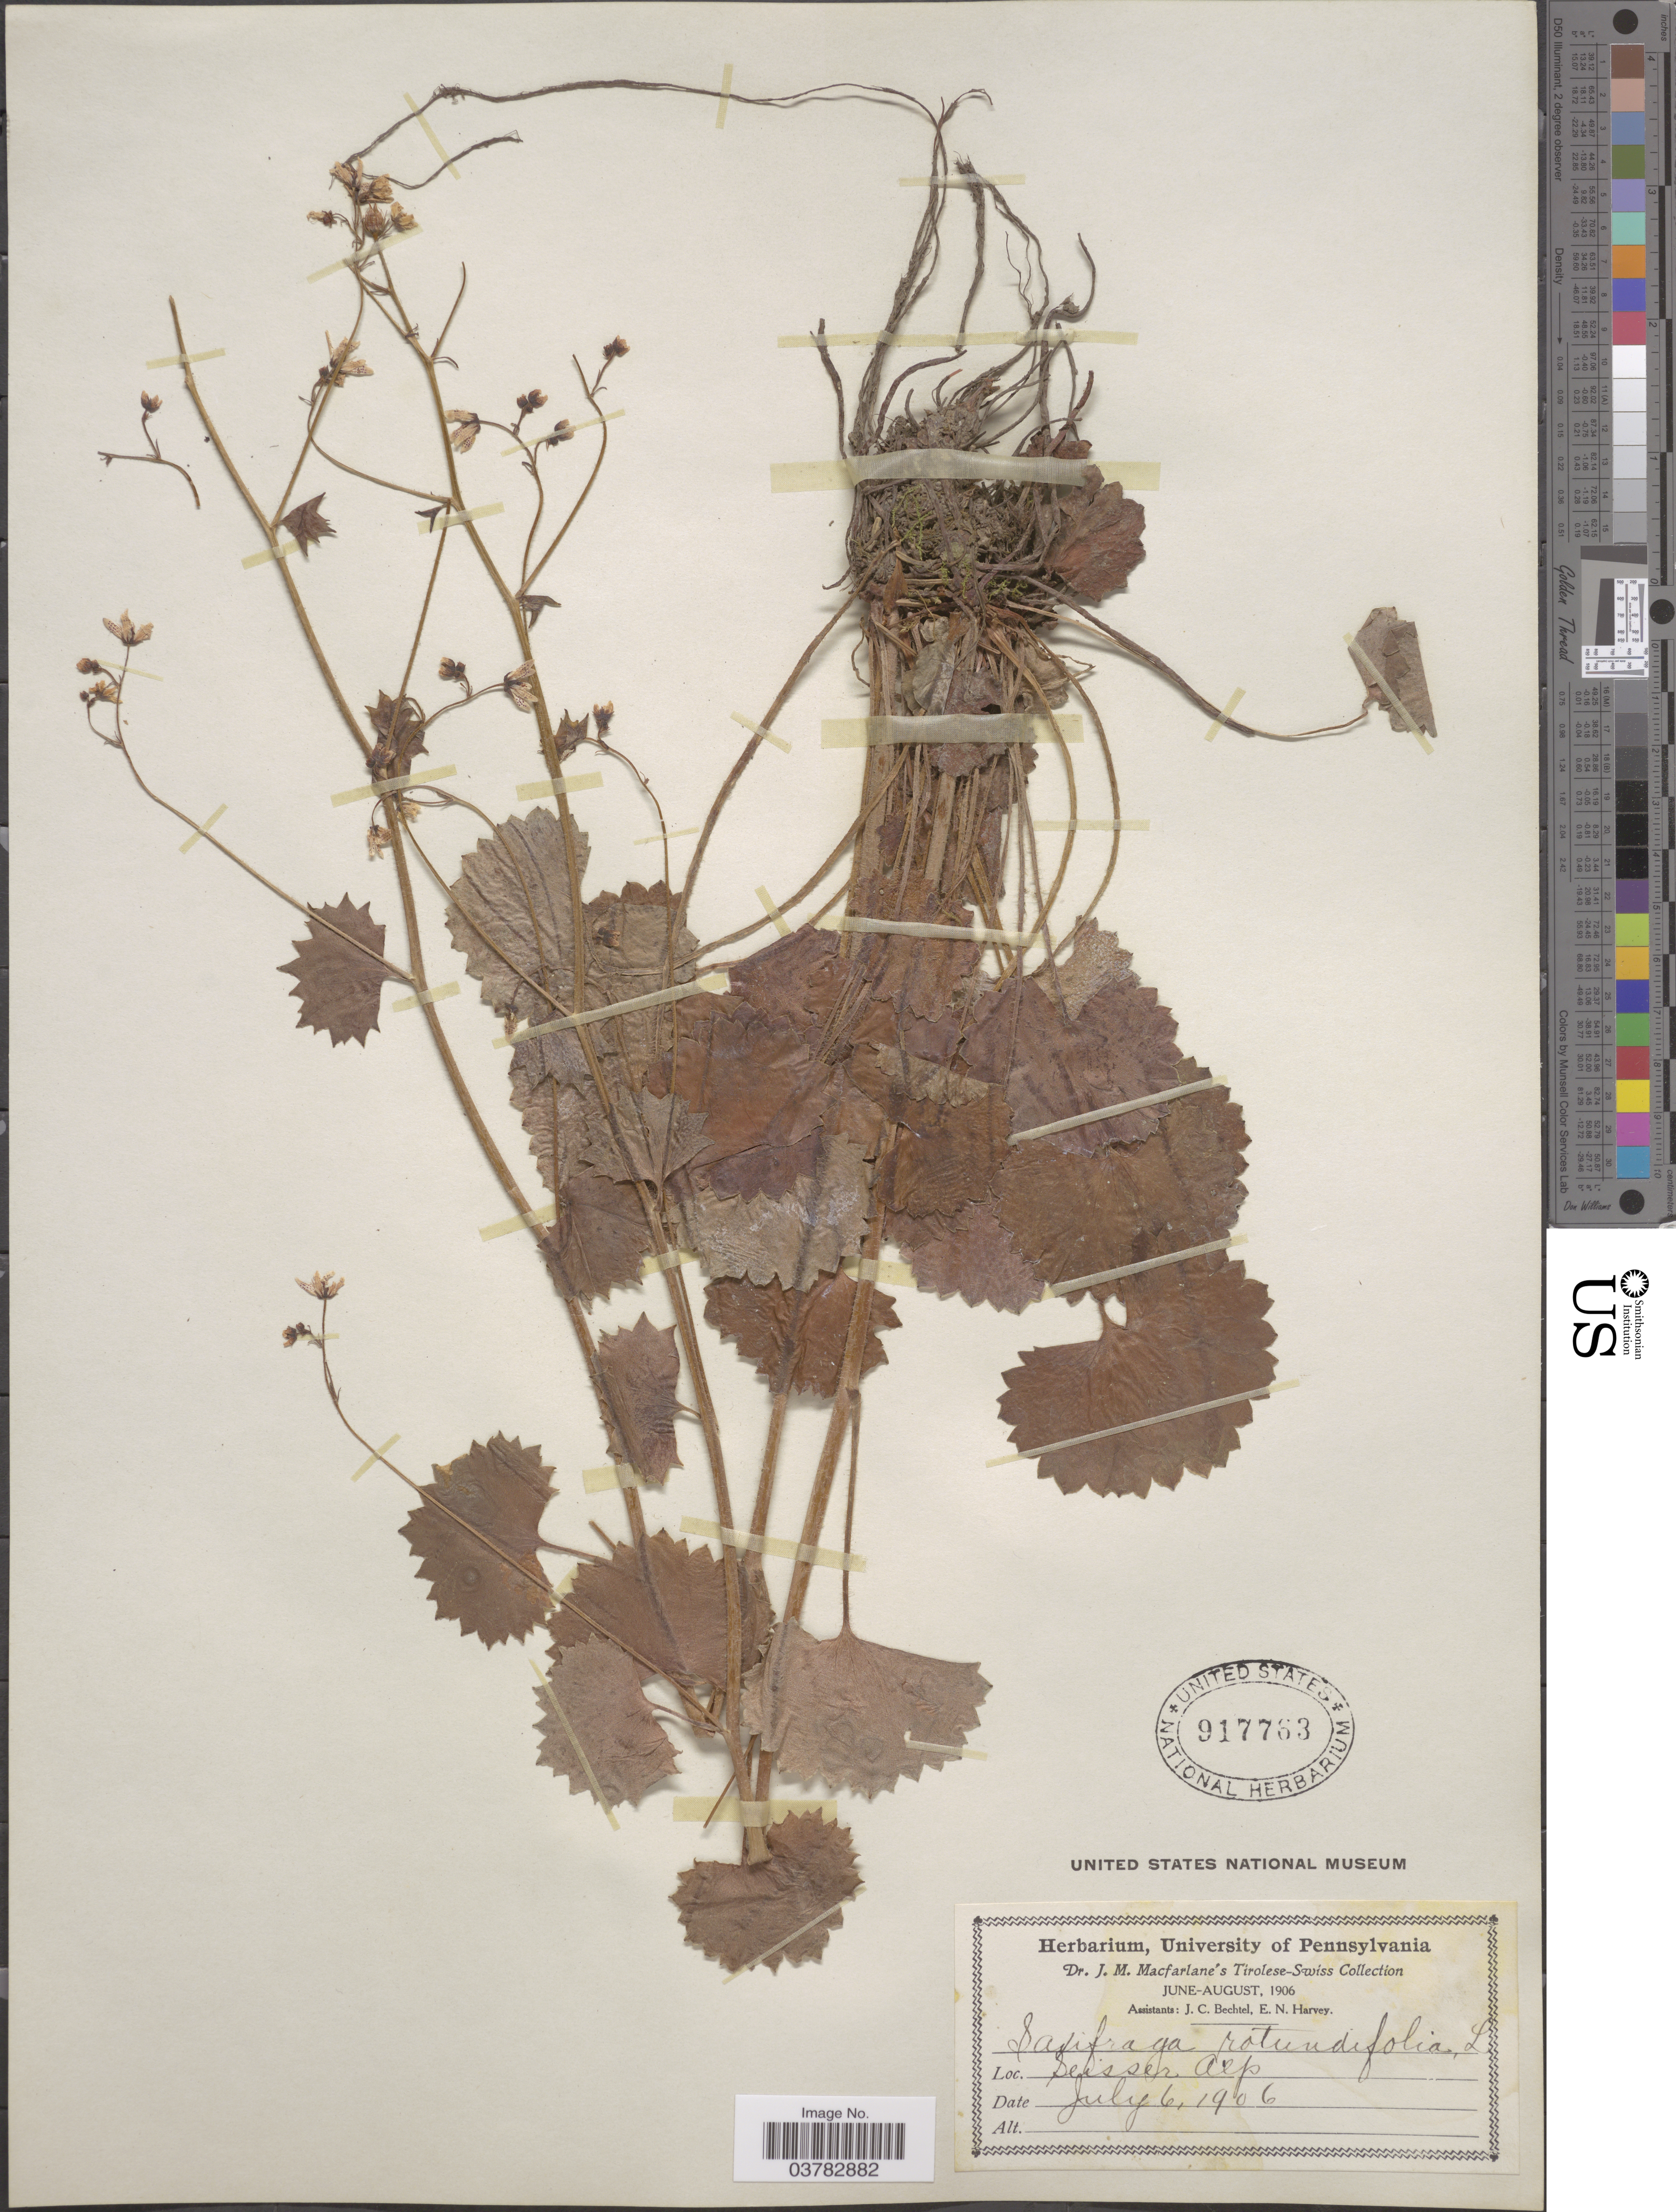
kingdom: Plantae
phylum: Tracheophyta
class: Magnoliopsida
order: Saxifragales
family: Saxifragaceae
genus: Saxifraga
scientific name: Saxifraga rotundifolia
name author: L.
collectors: J. Macfarlane, J. Bechtel & E. Harvey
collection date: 1906-07-06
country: Italy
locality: Tirolese-Swiss. Seisser Alp.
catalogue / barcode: US 917763